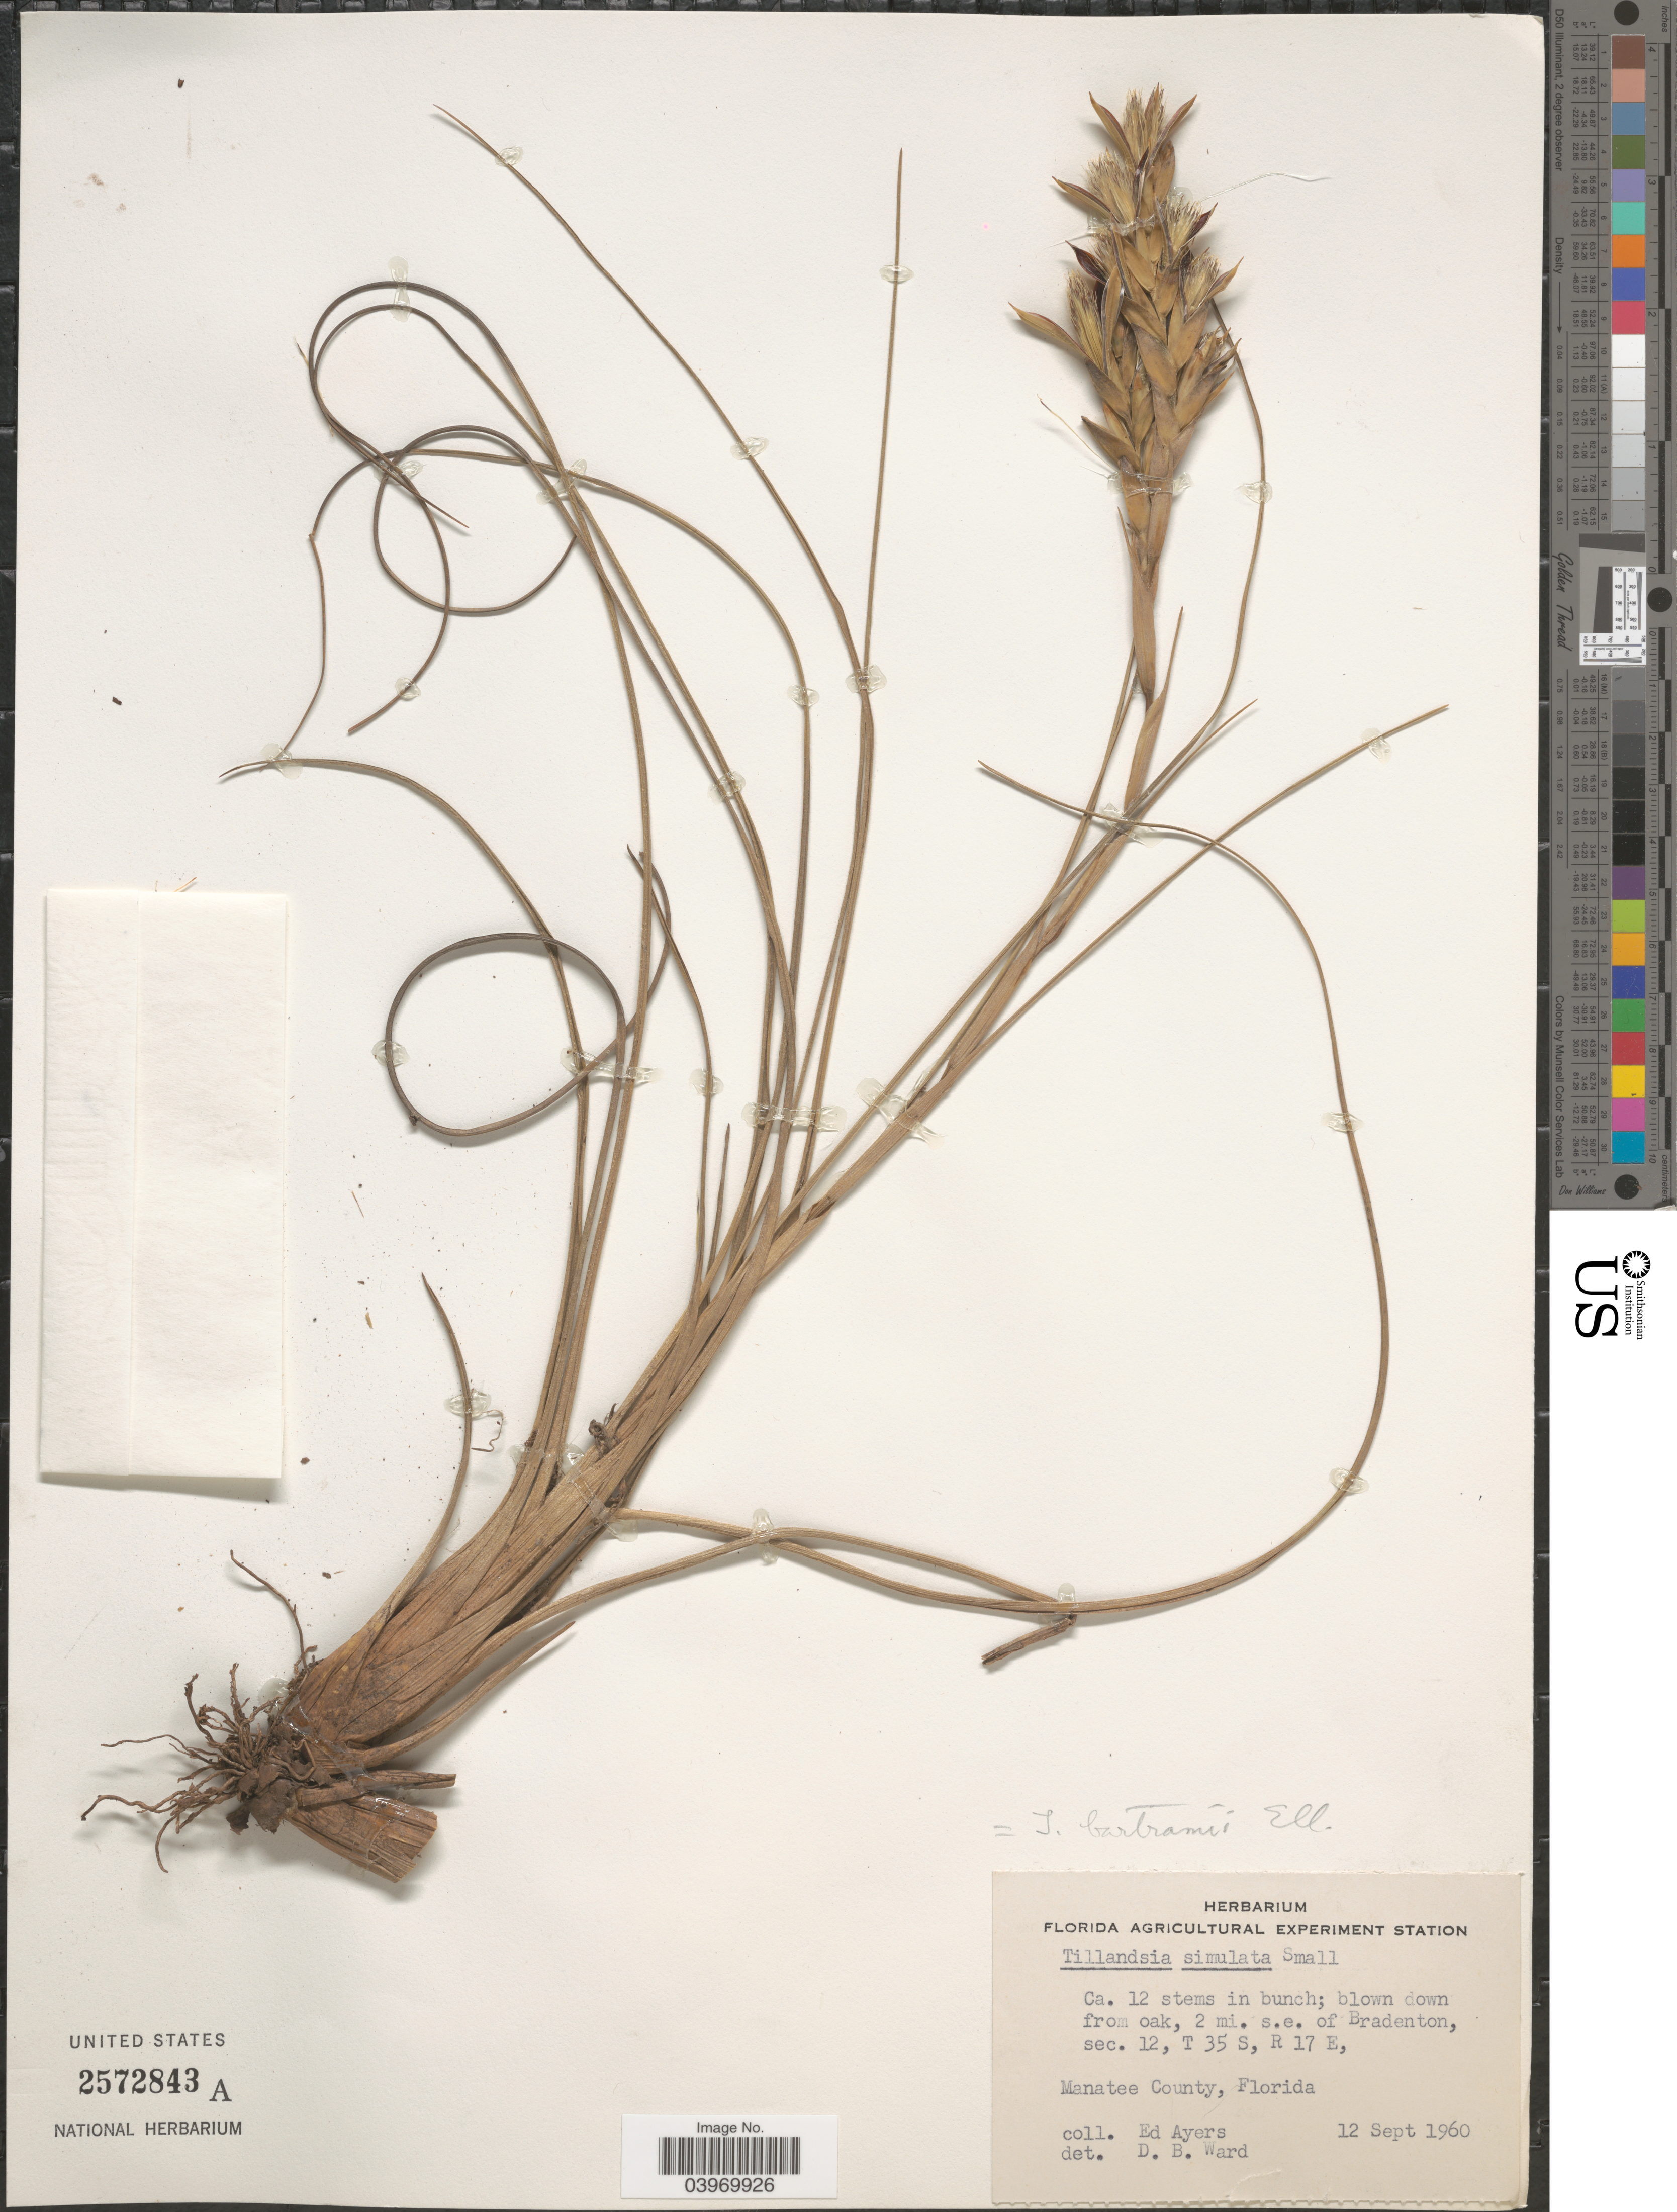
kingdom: Plantae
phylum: Tracheophyta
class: Liliopsida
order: Poales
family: Bromeliaceae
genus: Tillandsia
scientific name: Tillandsia simulata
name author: Small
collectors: E. Ayers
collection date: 1960-09-12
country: United States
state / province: Florida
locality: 2 mi. s.e. of Bradenton, sec. 12, T 35 S, R 17 E. Manatee County.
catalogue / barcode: US 2572843A